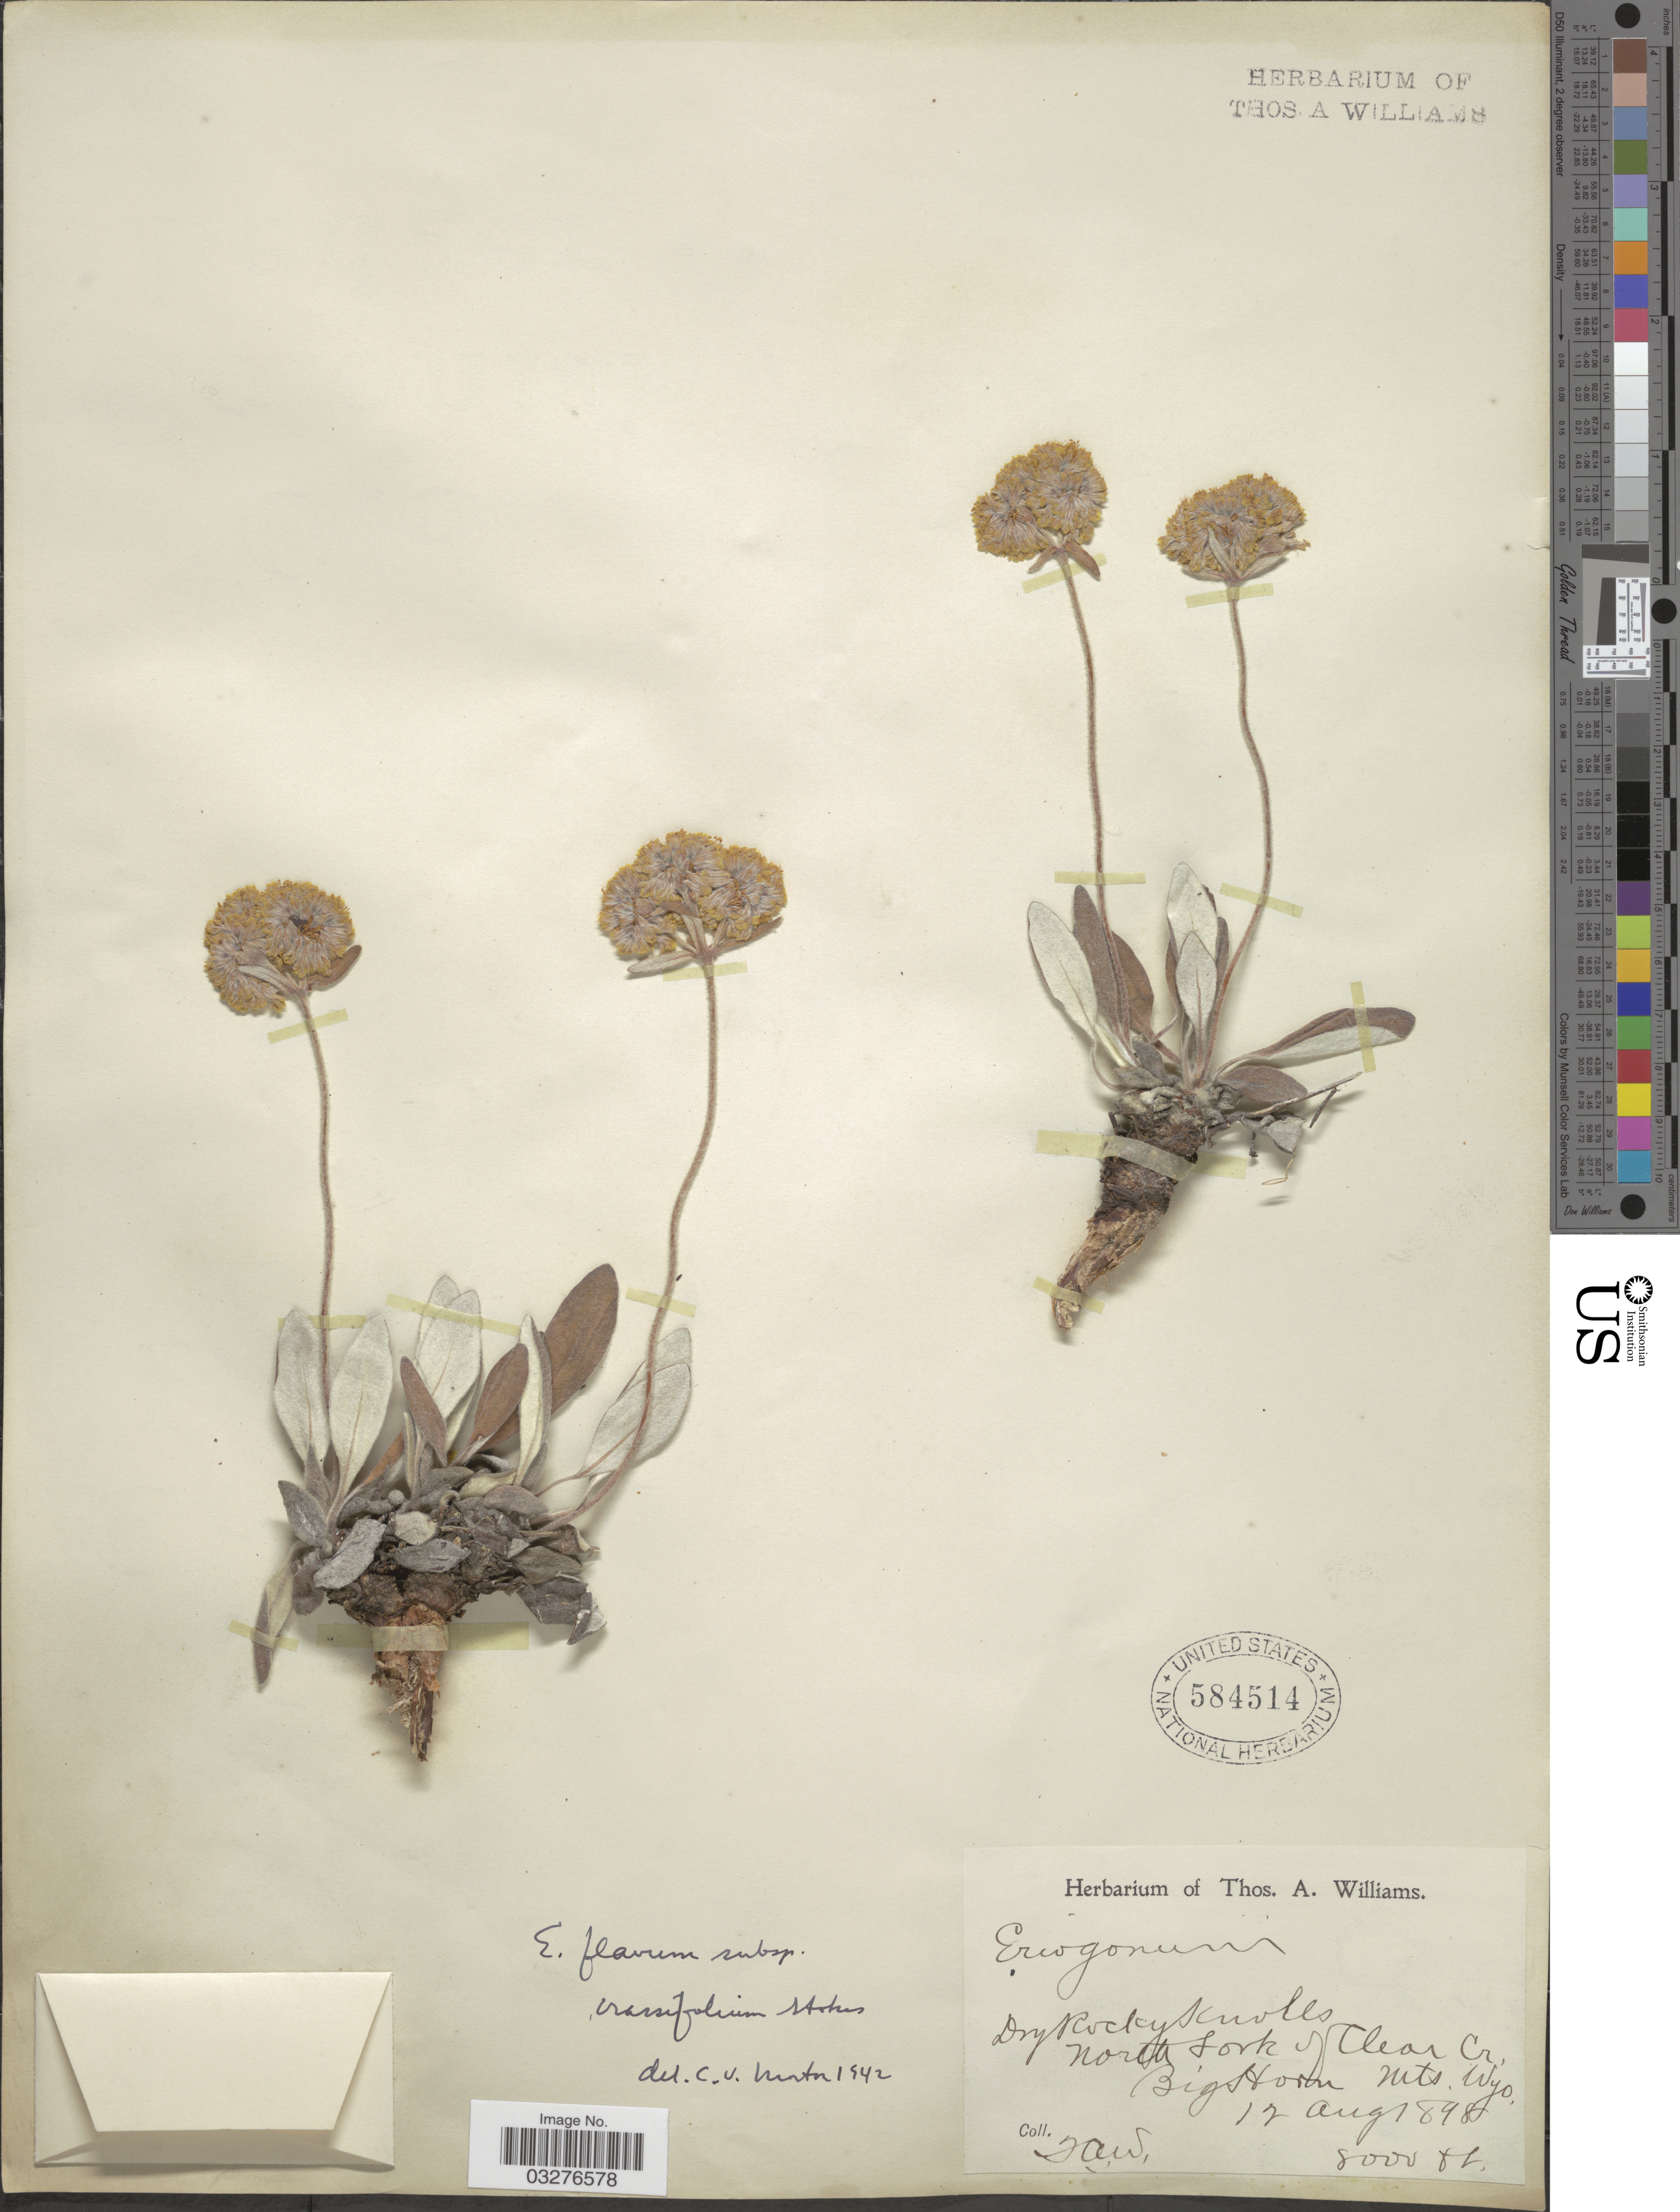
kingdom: Plantae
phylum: Tracheophyta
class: Magnoliopsida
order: Caryophyllales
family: Polygonaceae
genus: Eriogonum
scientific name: Eriogonum flavum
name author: Nutt. ex Benth.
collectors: T. A. Williams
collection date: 1898-08-17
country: United States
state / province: Wyoming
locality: Knolles, North Fork of Clear Cr., Big Horn Mts.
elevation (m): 2438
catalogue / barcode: US 584514